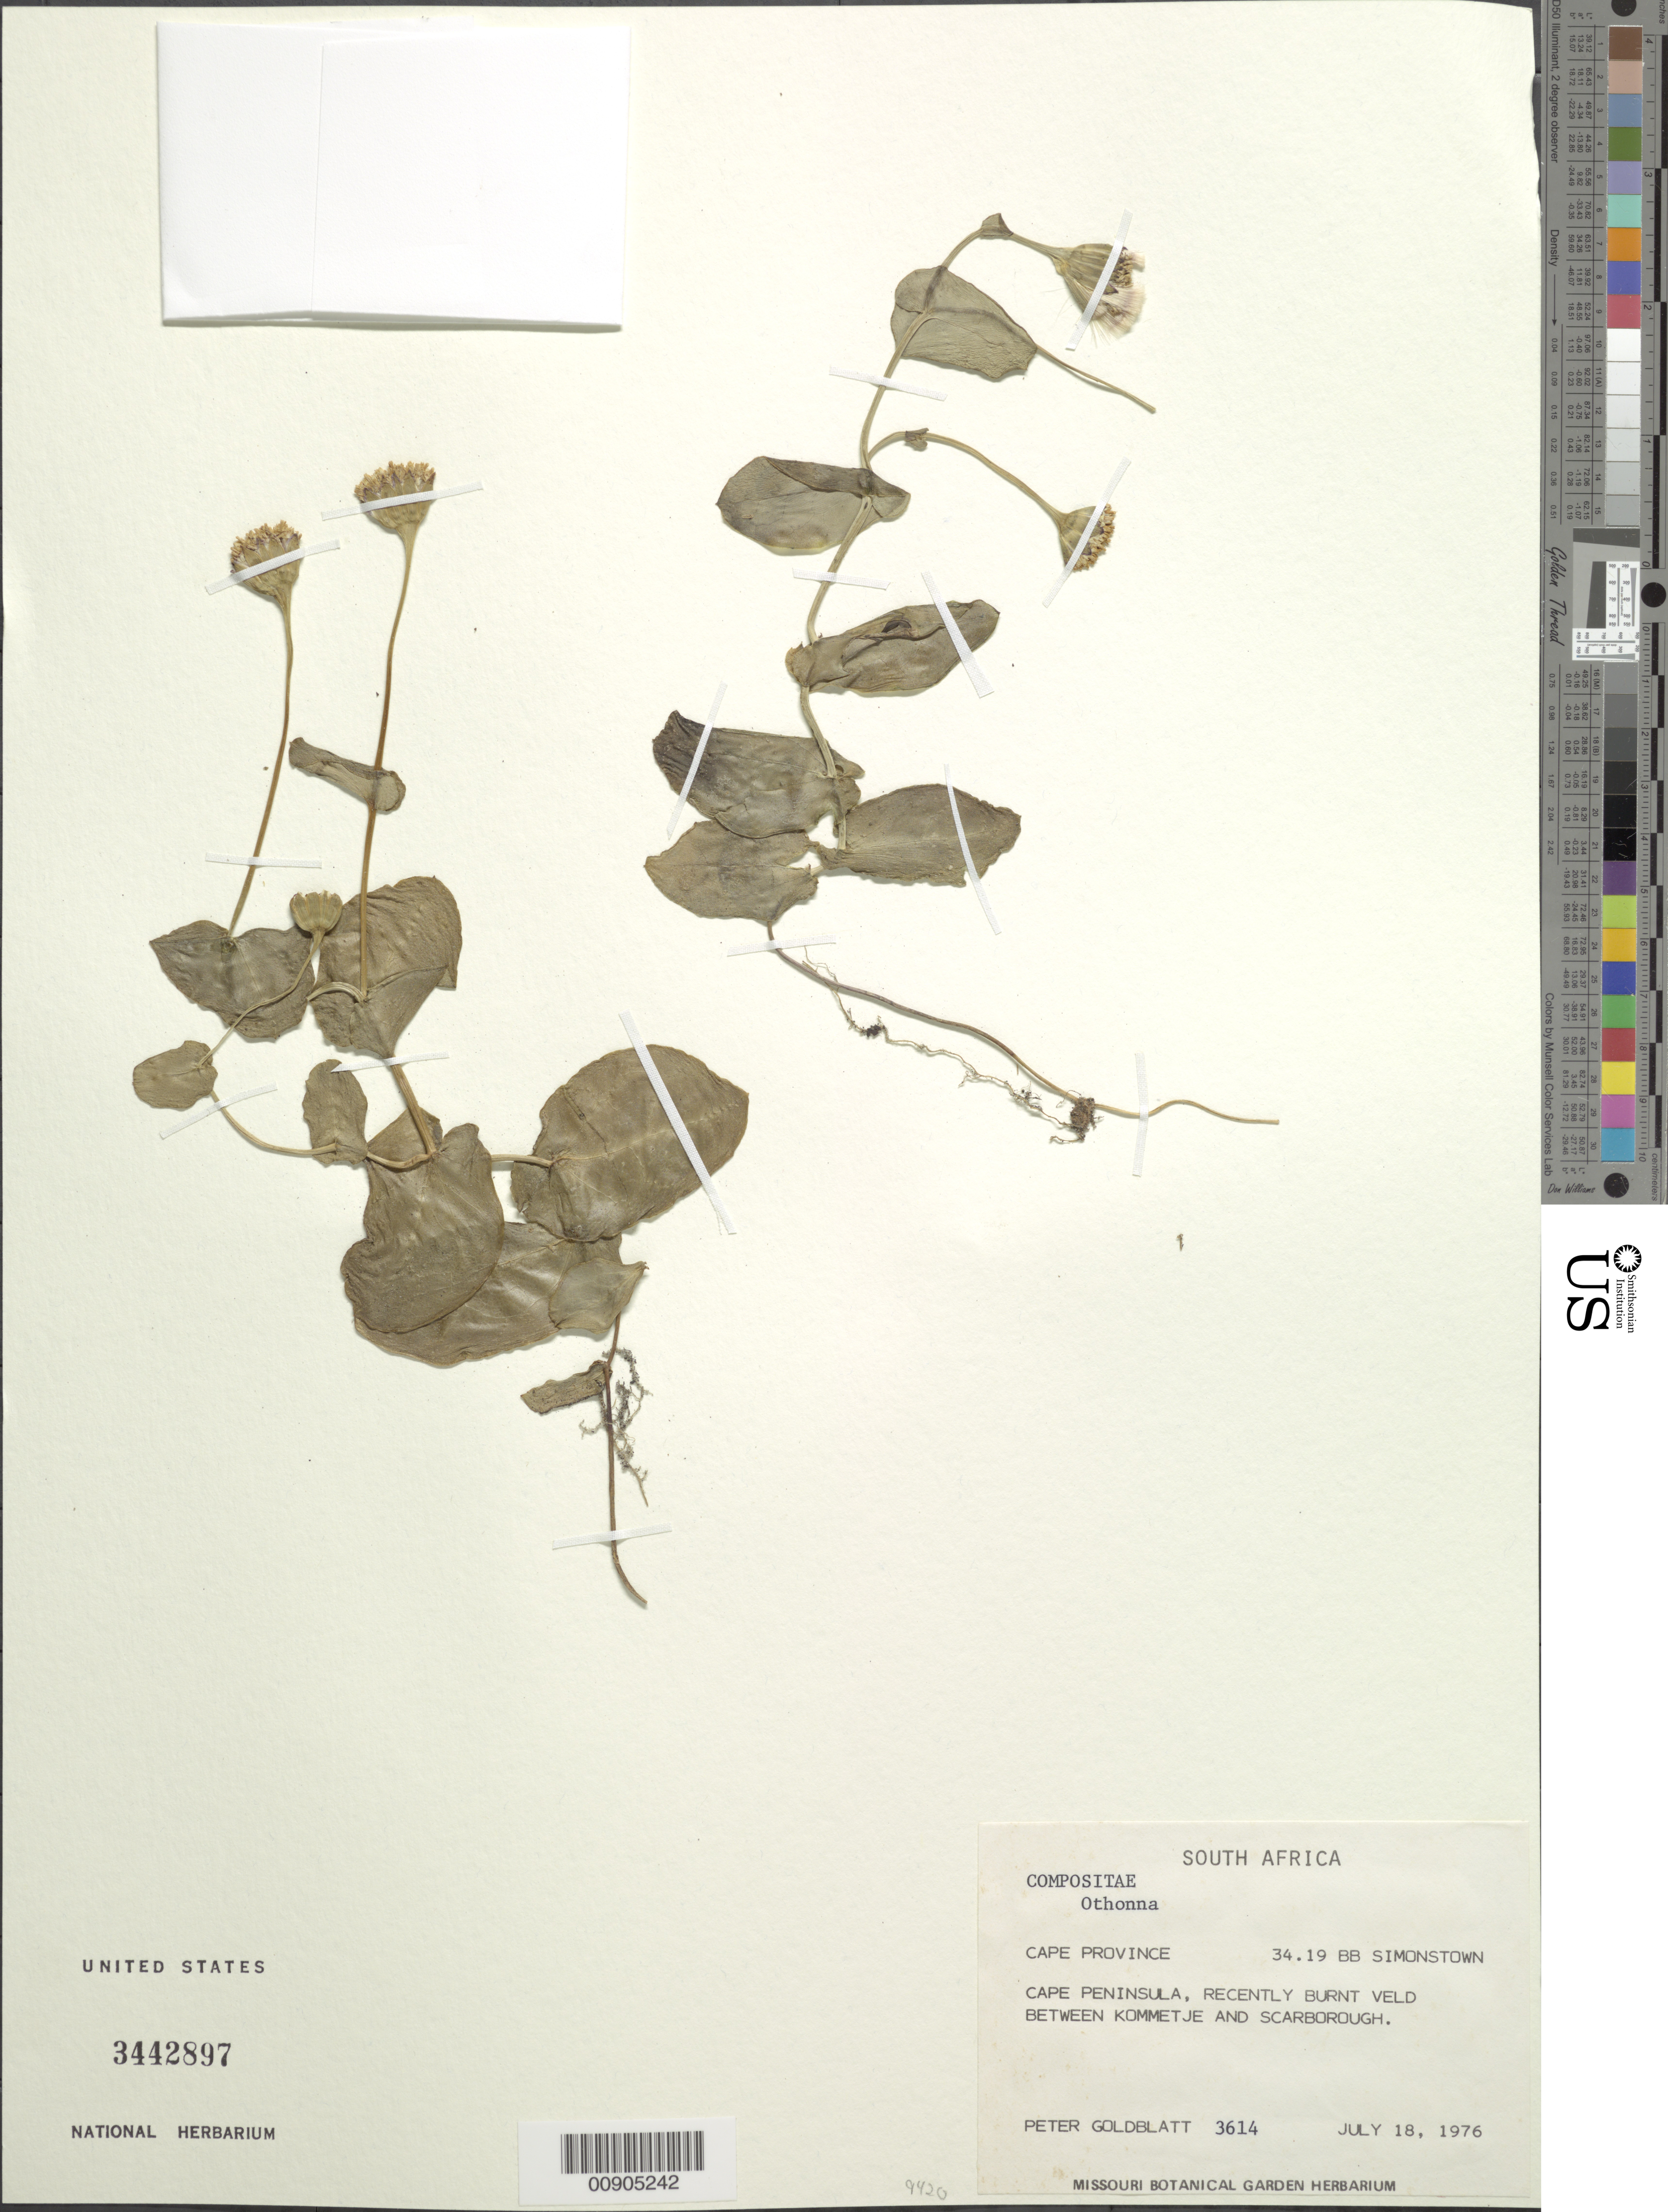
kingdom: Plantae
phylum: Tracheophyta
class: Magnoliopsida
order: Asterales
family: Asteraceae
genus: Othonna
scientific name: Othonna sp.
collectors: P. Goldblatt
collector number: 3614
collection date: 1976-07-18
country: South Africa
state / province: Western Cape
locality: Simonstown, 34.19 BB, Cape Peninsula, between Kommetje and Scarborough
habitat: Recently burned veld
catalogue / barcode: US 3442897